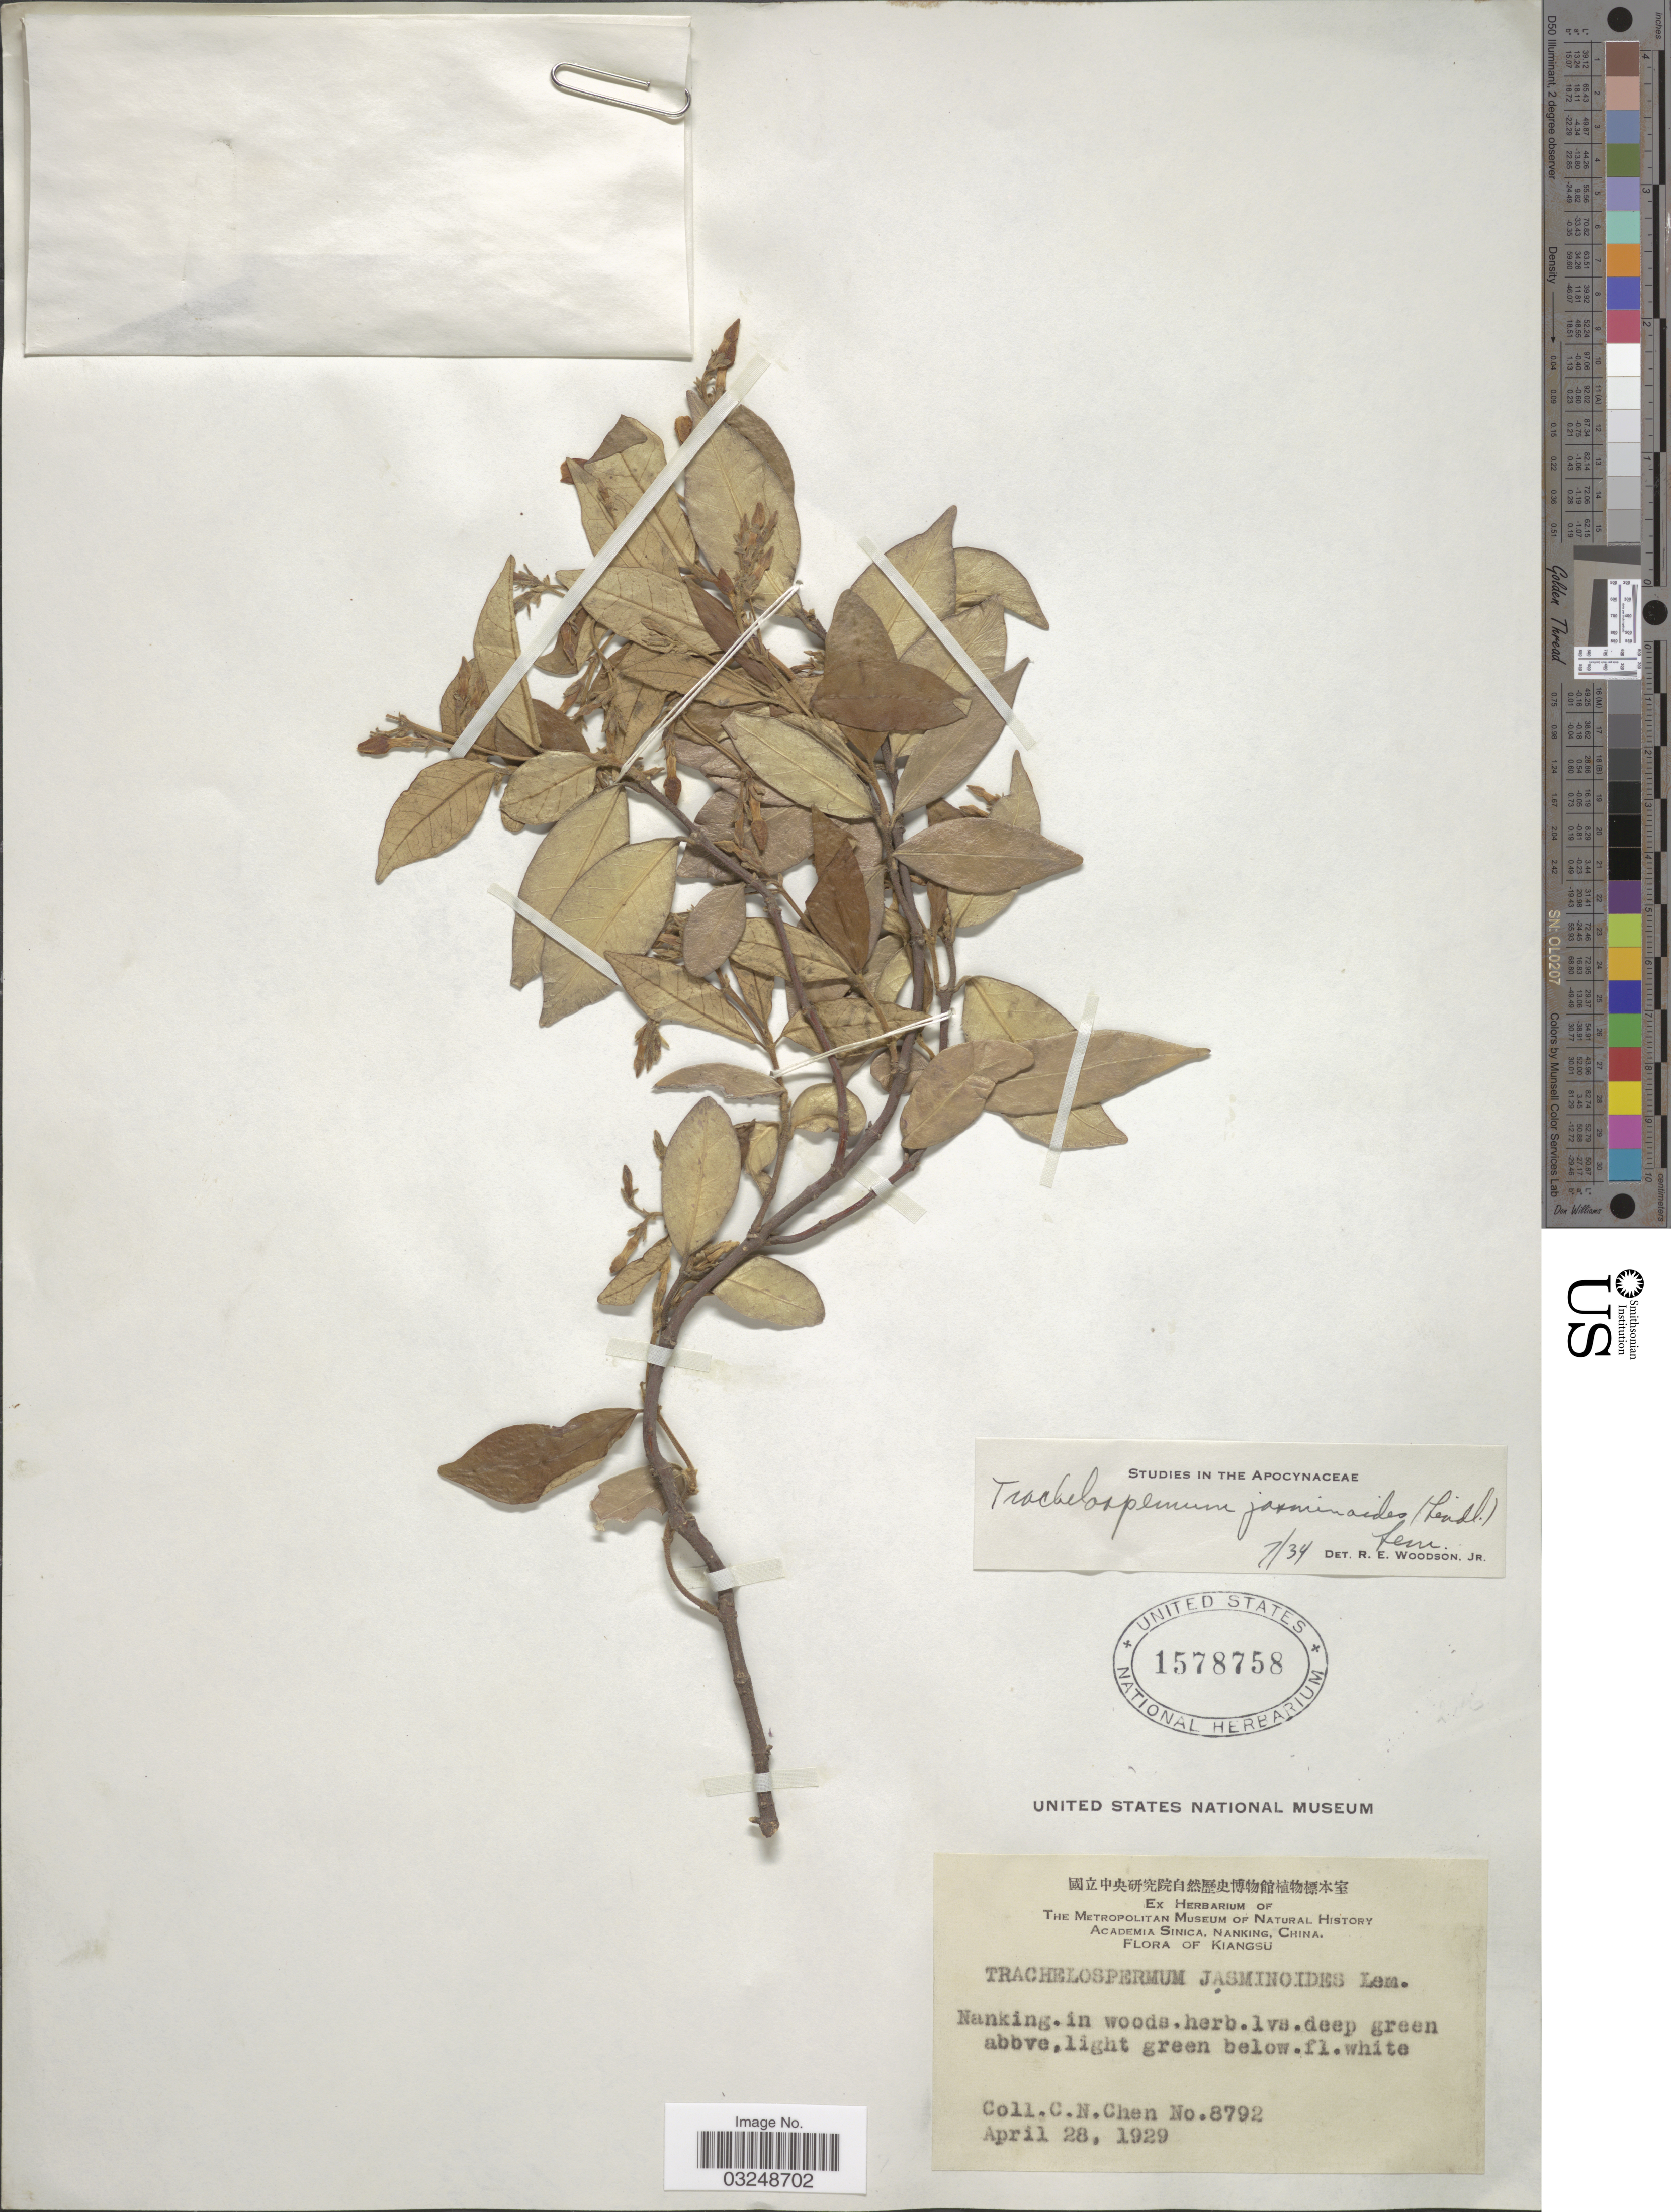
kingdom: Plantae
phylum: Tracheophyta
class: Magnoliopsida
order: Gentianales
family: Apocynaceae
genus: Trachelospermum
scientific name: Trachelospermum jasminoides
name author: (Lindl.) Lem.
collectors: C. Chen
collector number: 8792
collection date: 1929-04-28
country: China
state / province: Jiangsu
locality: Kiangsu, Nanking.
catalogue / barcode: US 1578758